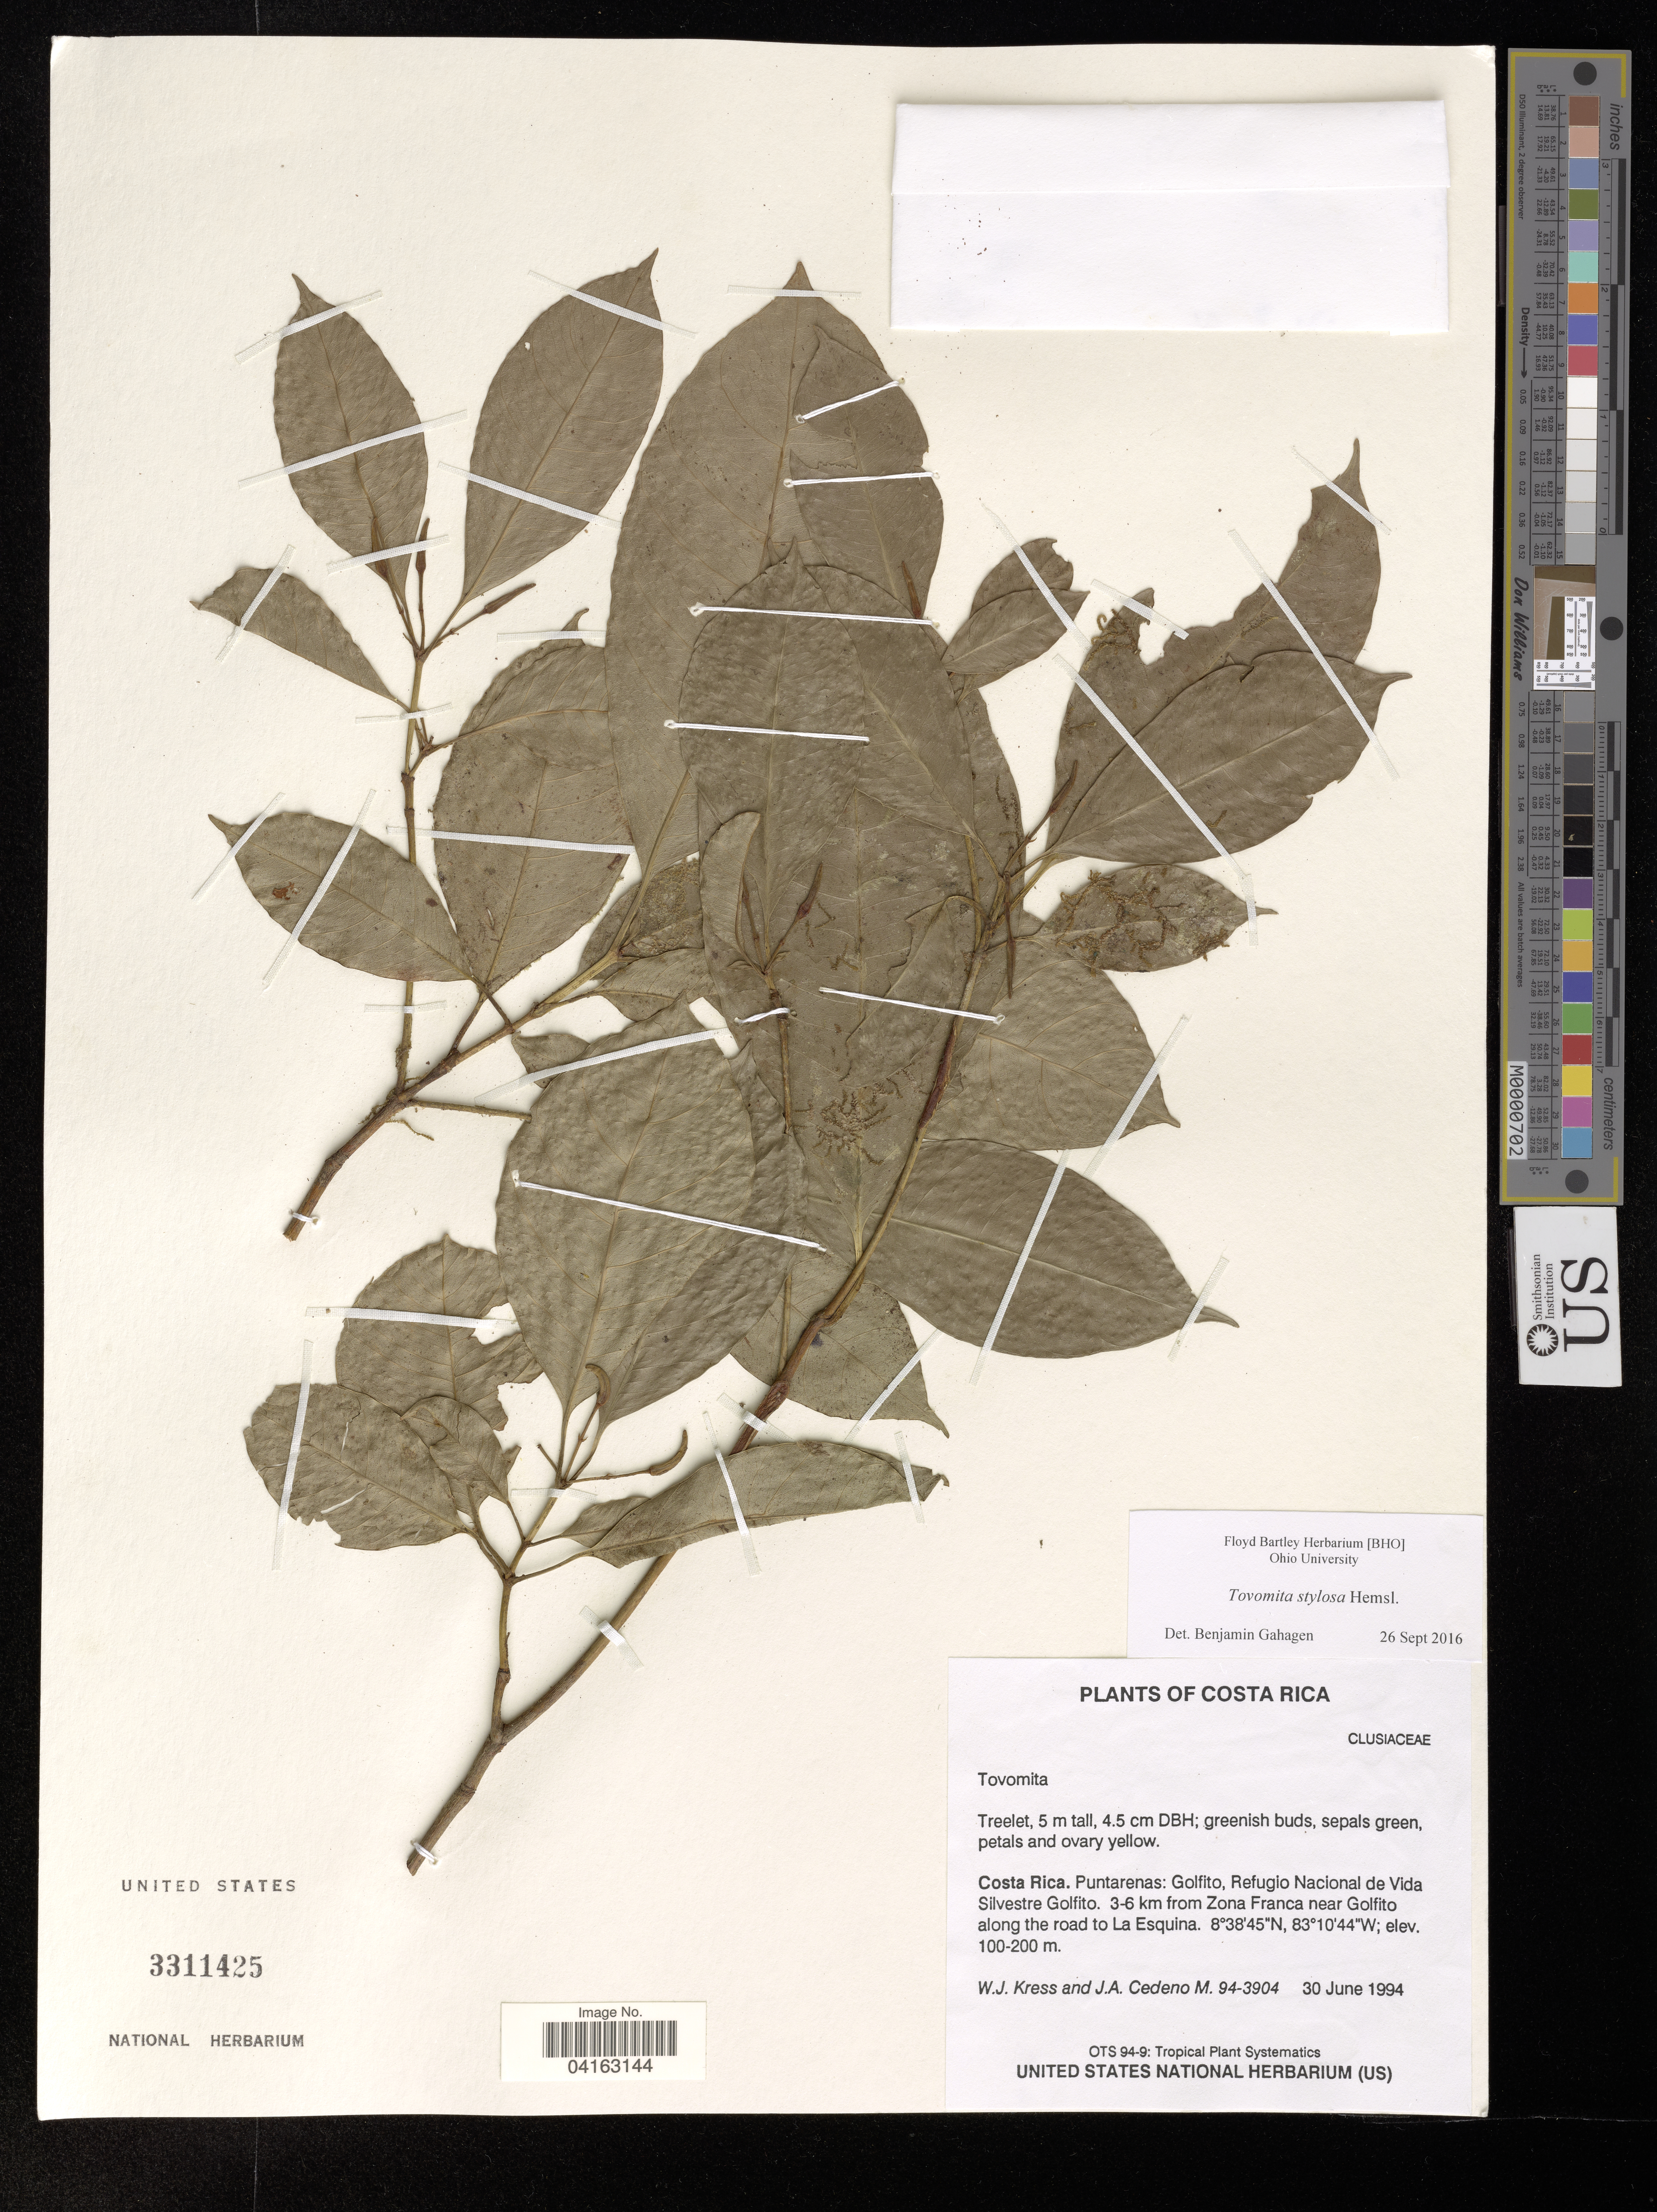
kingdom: Plantae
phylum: Tracheophyta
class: Magnoliopsida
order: Malpighiales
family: Clusiaceae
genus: Tovomita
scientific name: Tovomita stylosa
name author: Hemsl.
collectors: W. J. Kress & J. A. Cedeño M.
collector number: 94-3904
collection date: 1994-06-30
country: Costa Rica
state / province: Puntarenas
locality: Golfito, Refugio Nacional de Vida Silvestre Golfito. 3-6 km from Zona Franca near Golfito along the road to La Esquina.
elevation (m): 100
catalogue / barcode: US 3311425